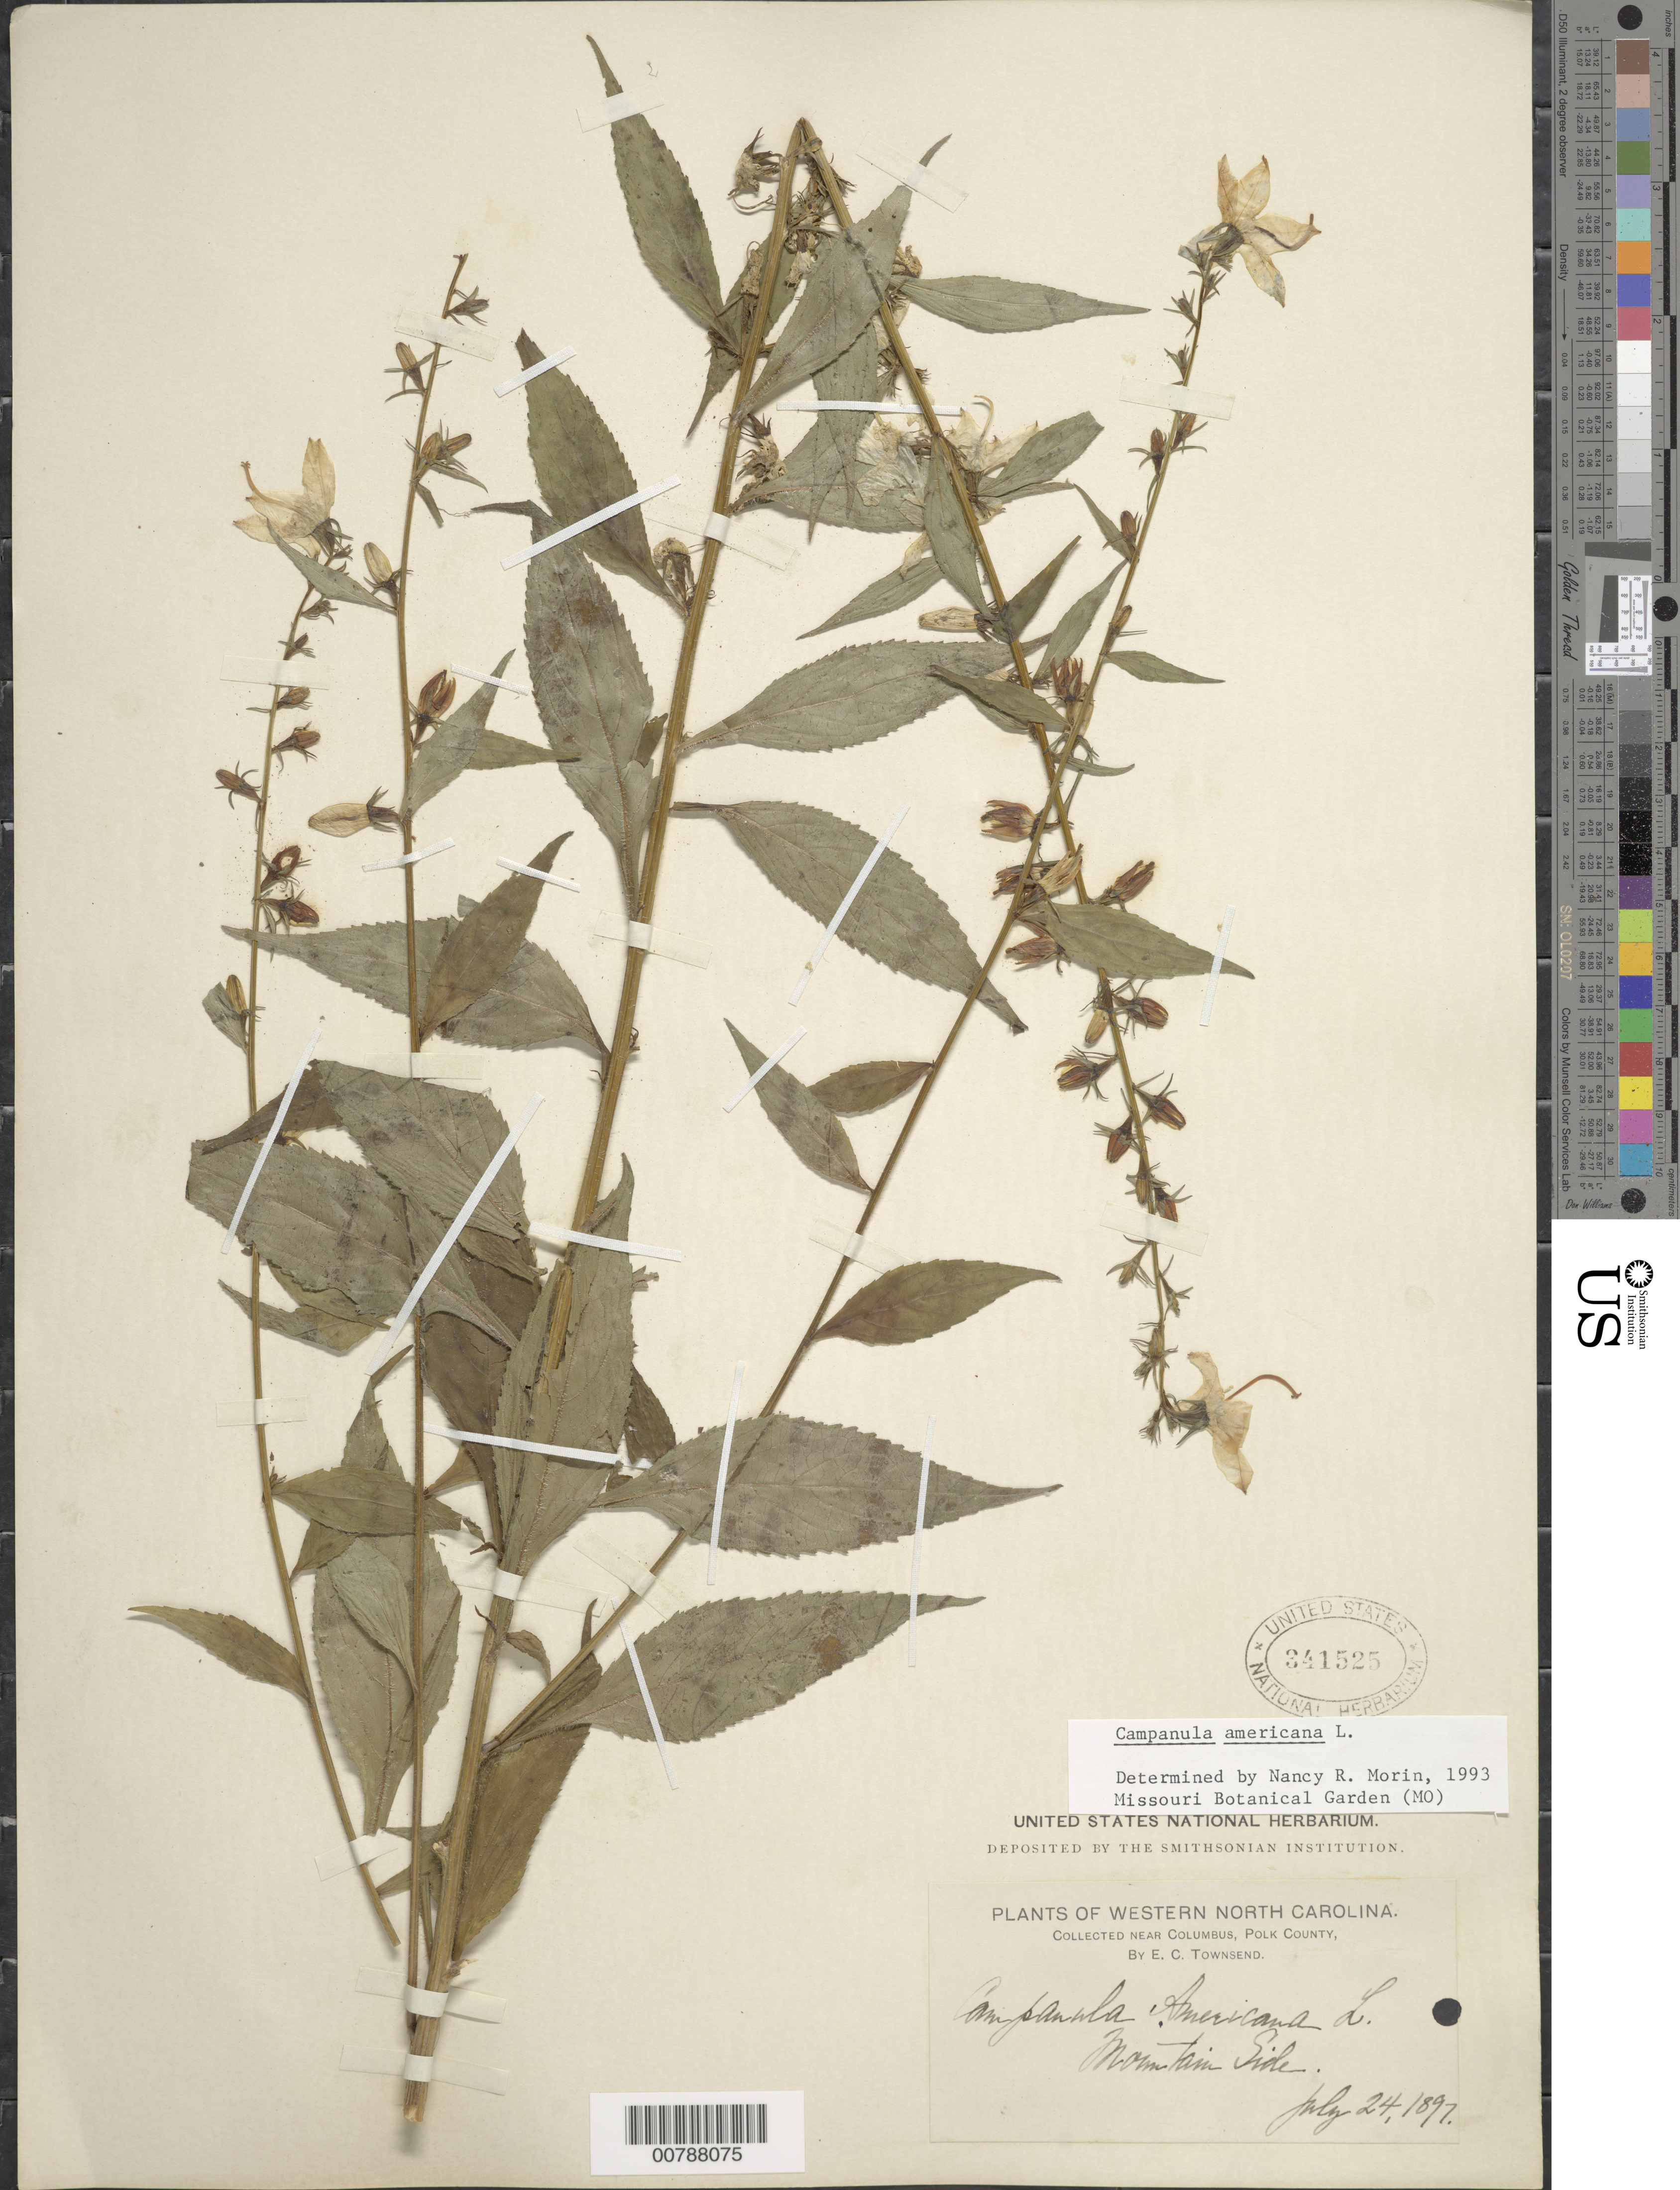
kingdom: Plantae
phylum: Tracheophyta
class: Magnoliopsida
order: Asterales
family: Campanulaceae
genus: Campanula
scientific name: Campanula americana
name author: L.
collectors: E. C. Townsend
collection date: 1897-07-24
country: United States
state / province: North Carolina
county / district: Polk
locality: Near Columbus.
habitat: Mountain-side.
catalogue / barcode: US 341525